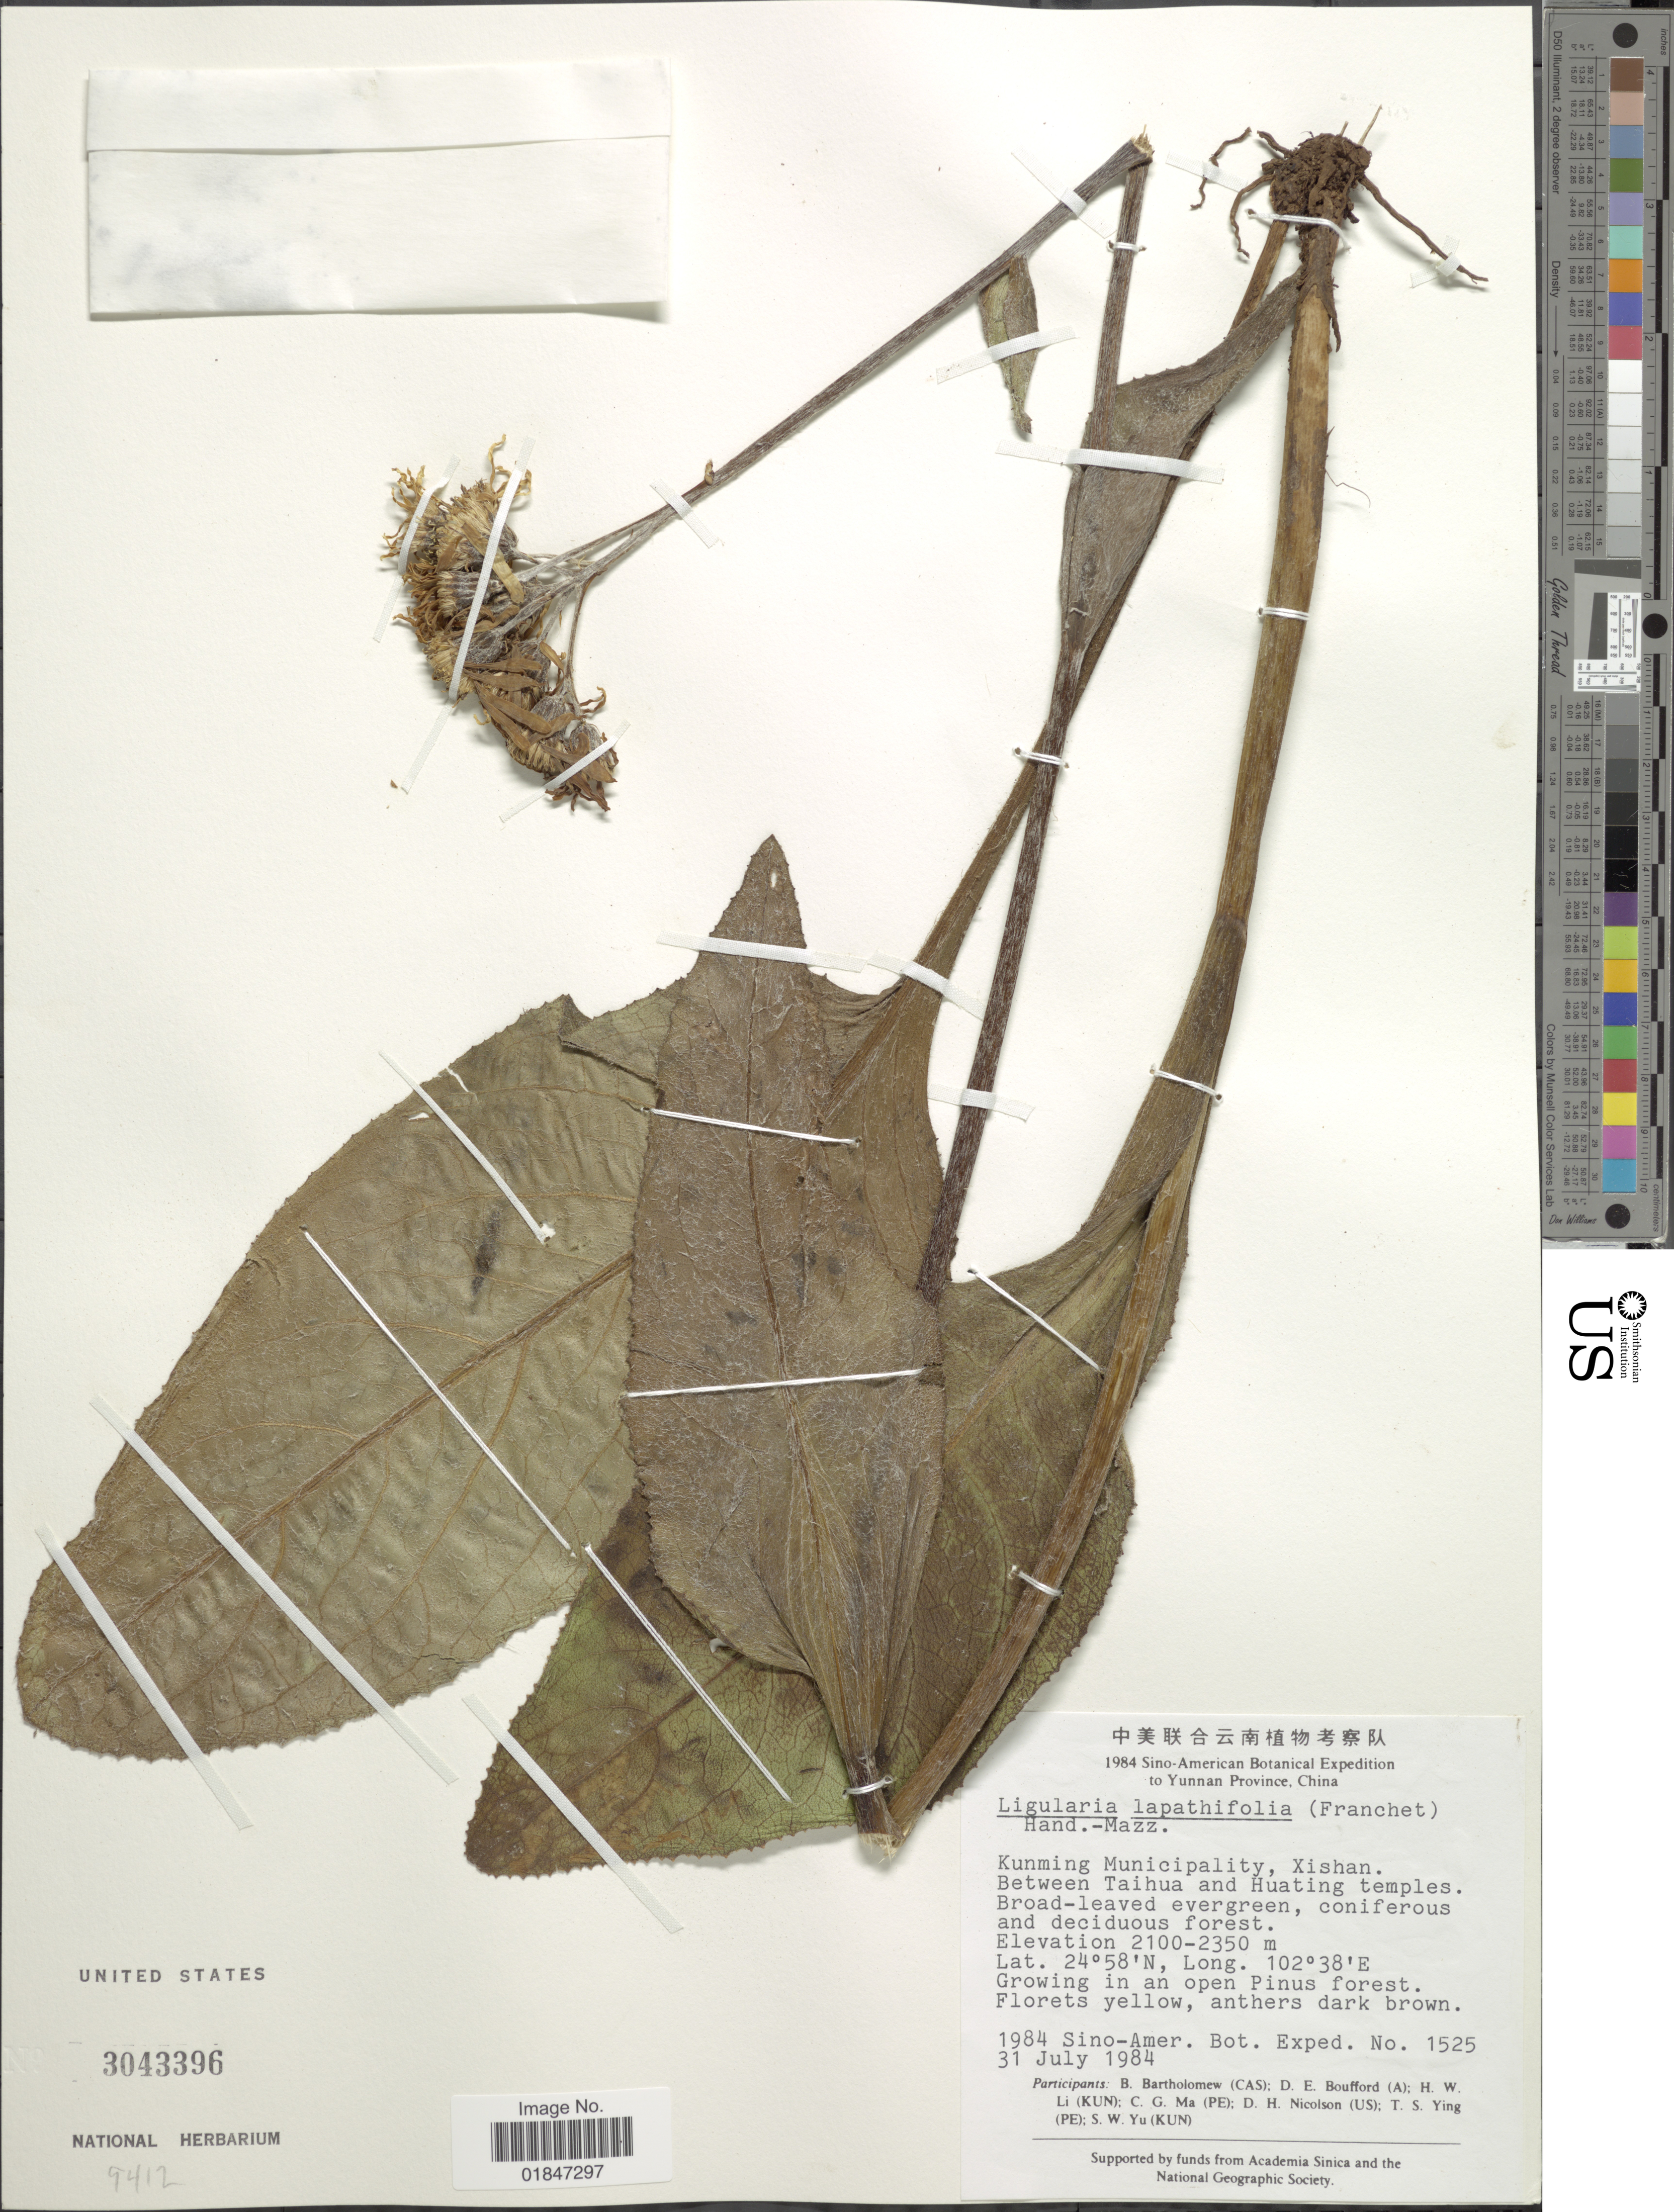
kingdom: Plantae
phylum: Tracheophyta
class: Magnoliopsida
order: Asterales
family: Asteraceae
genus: Ligularia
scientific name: Ligularia lapathifolia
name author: (Franch.) Hand.-Mazz.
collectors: Sino-Amer. Bot. Exped. 1984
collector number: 1525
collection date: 1984-07-31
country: China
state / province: Yunnan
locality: Yunnan Province. China. Kunming Muncipality, Xishan. Between Taihua and Huating temples.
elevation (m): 2100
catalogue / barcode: US 3043396